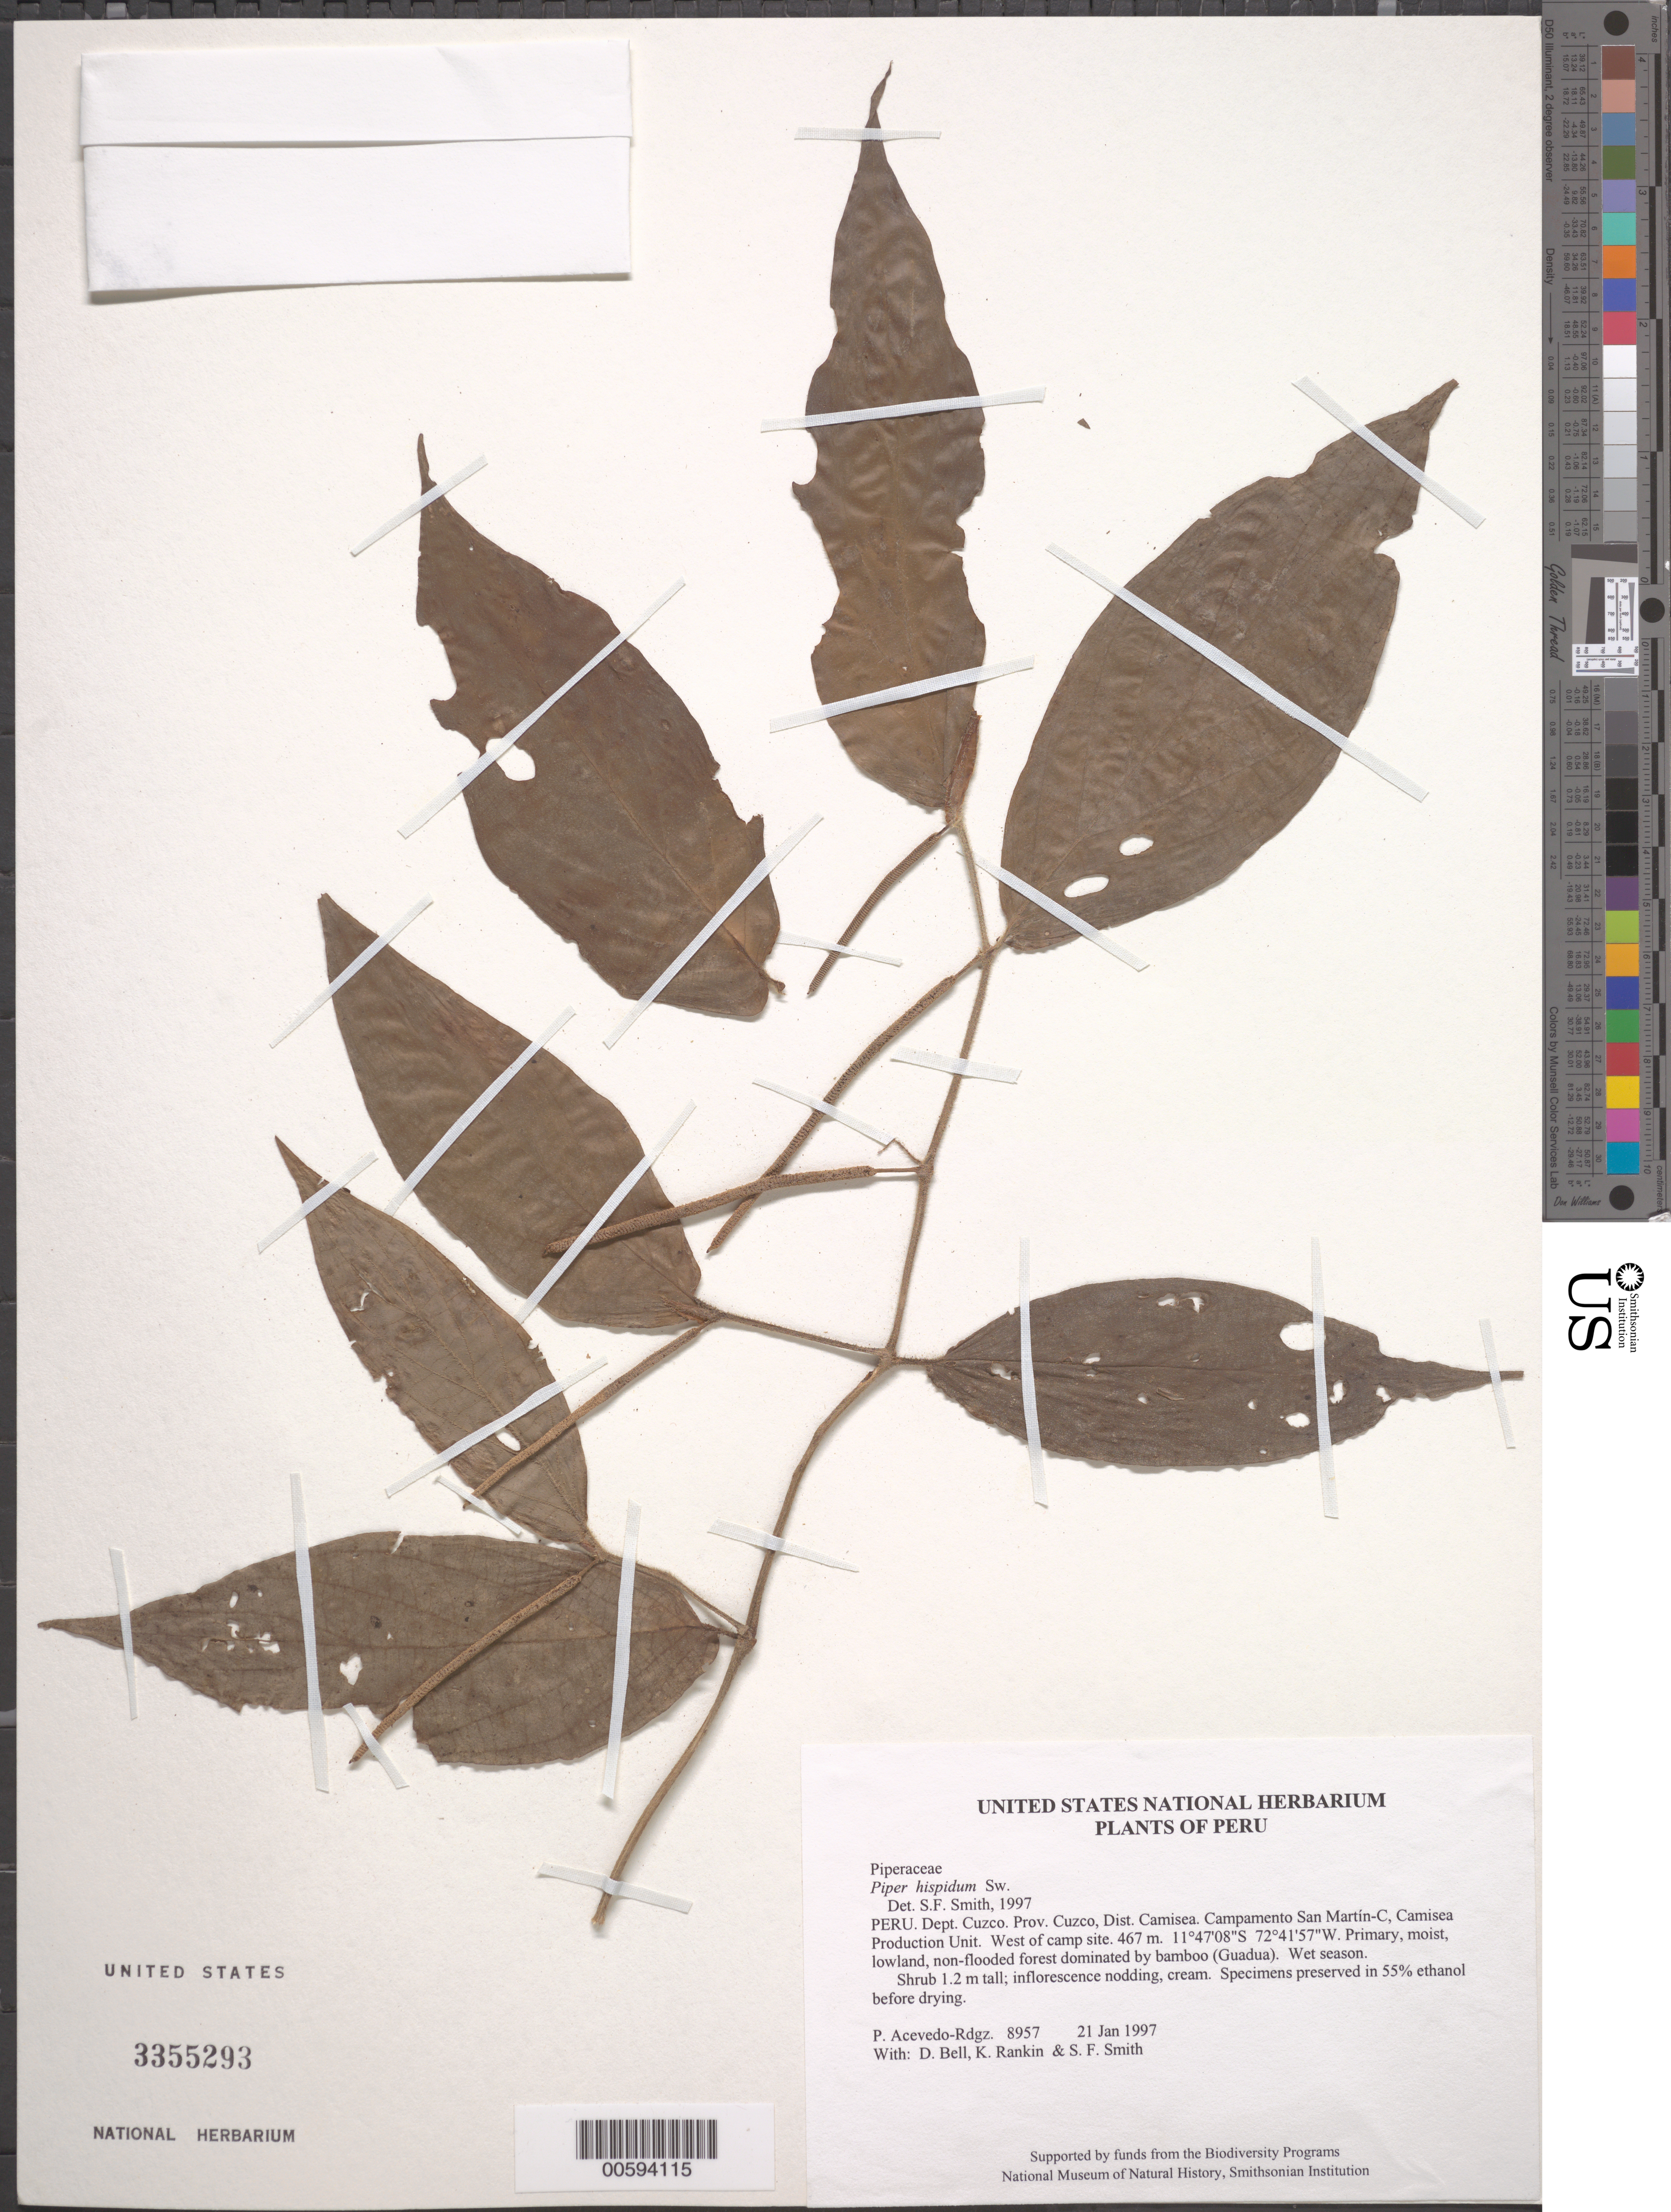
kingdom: Plantae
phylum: Tracheophyta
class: Magnoliopsida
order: Piperales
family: Piperaceae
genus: Piper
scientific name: Piper hispidum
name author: Sw.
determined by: Smith, Stephen F., (US), NMNH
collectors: P. Acevedo-Rodr., D. A. Bell, K. B. Rankin & S.F. Smith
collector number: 8957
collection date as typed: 21 Jan 1997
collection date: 1997-01-21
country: Peru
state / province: Cusco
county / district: Cusco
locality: Districto Camisea, Campamento San Martín-C, Camisea Production Unit. West of camp site.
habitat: Primary, moist, lowland, non-flooded forest dominated by bamboo (Guadua). Wet season.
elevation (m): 467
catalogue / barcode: US 3355293